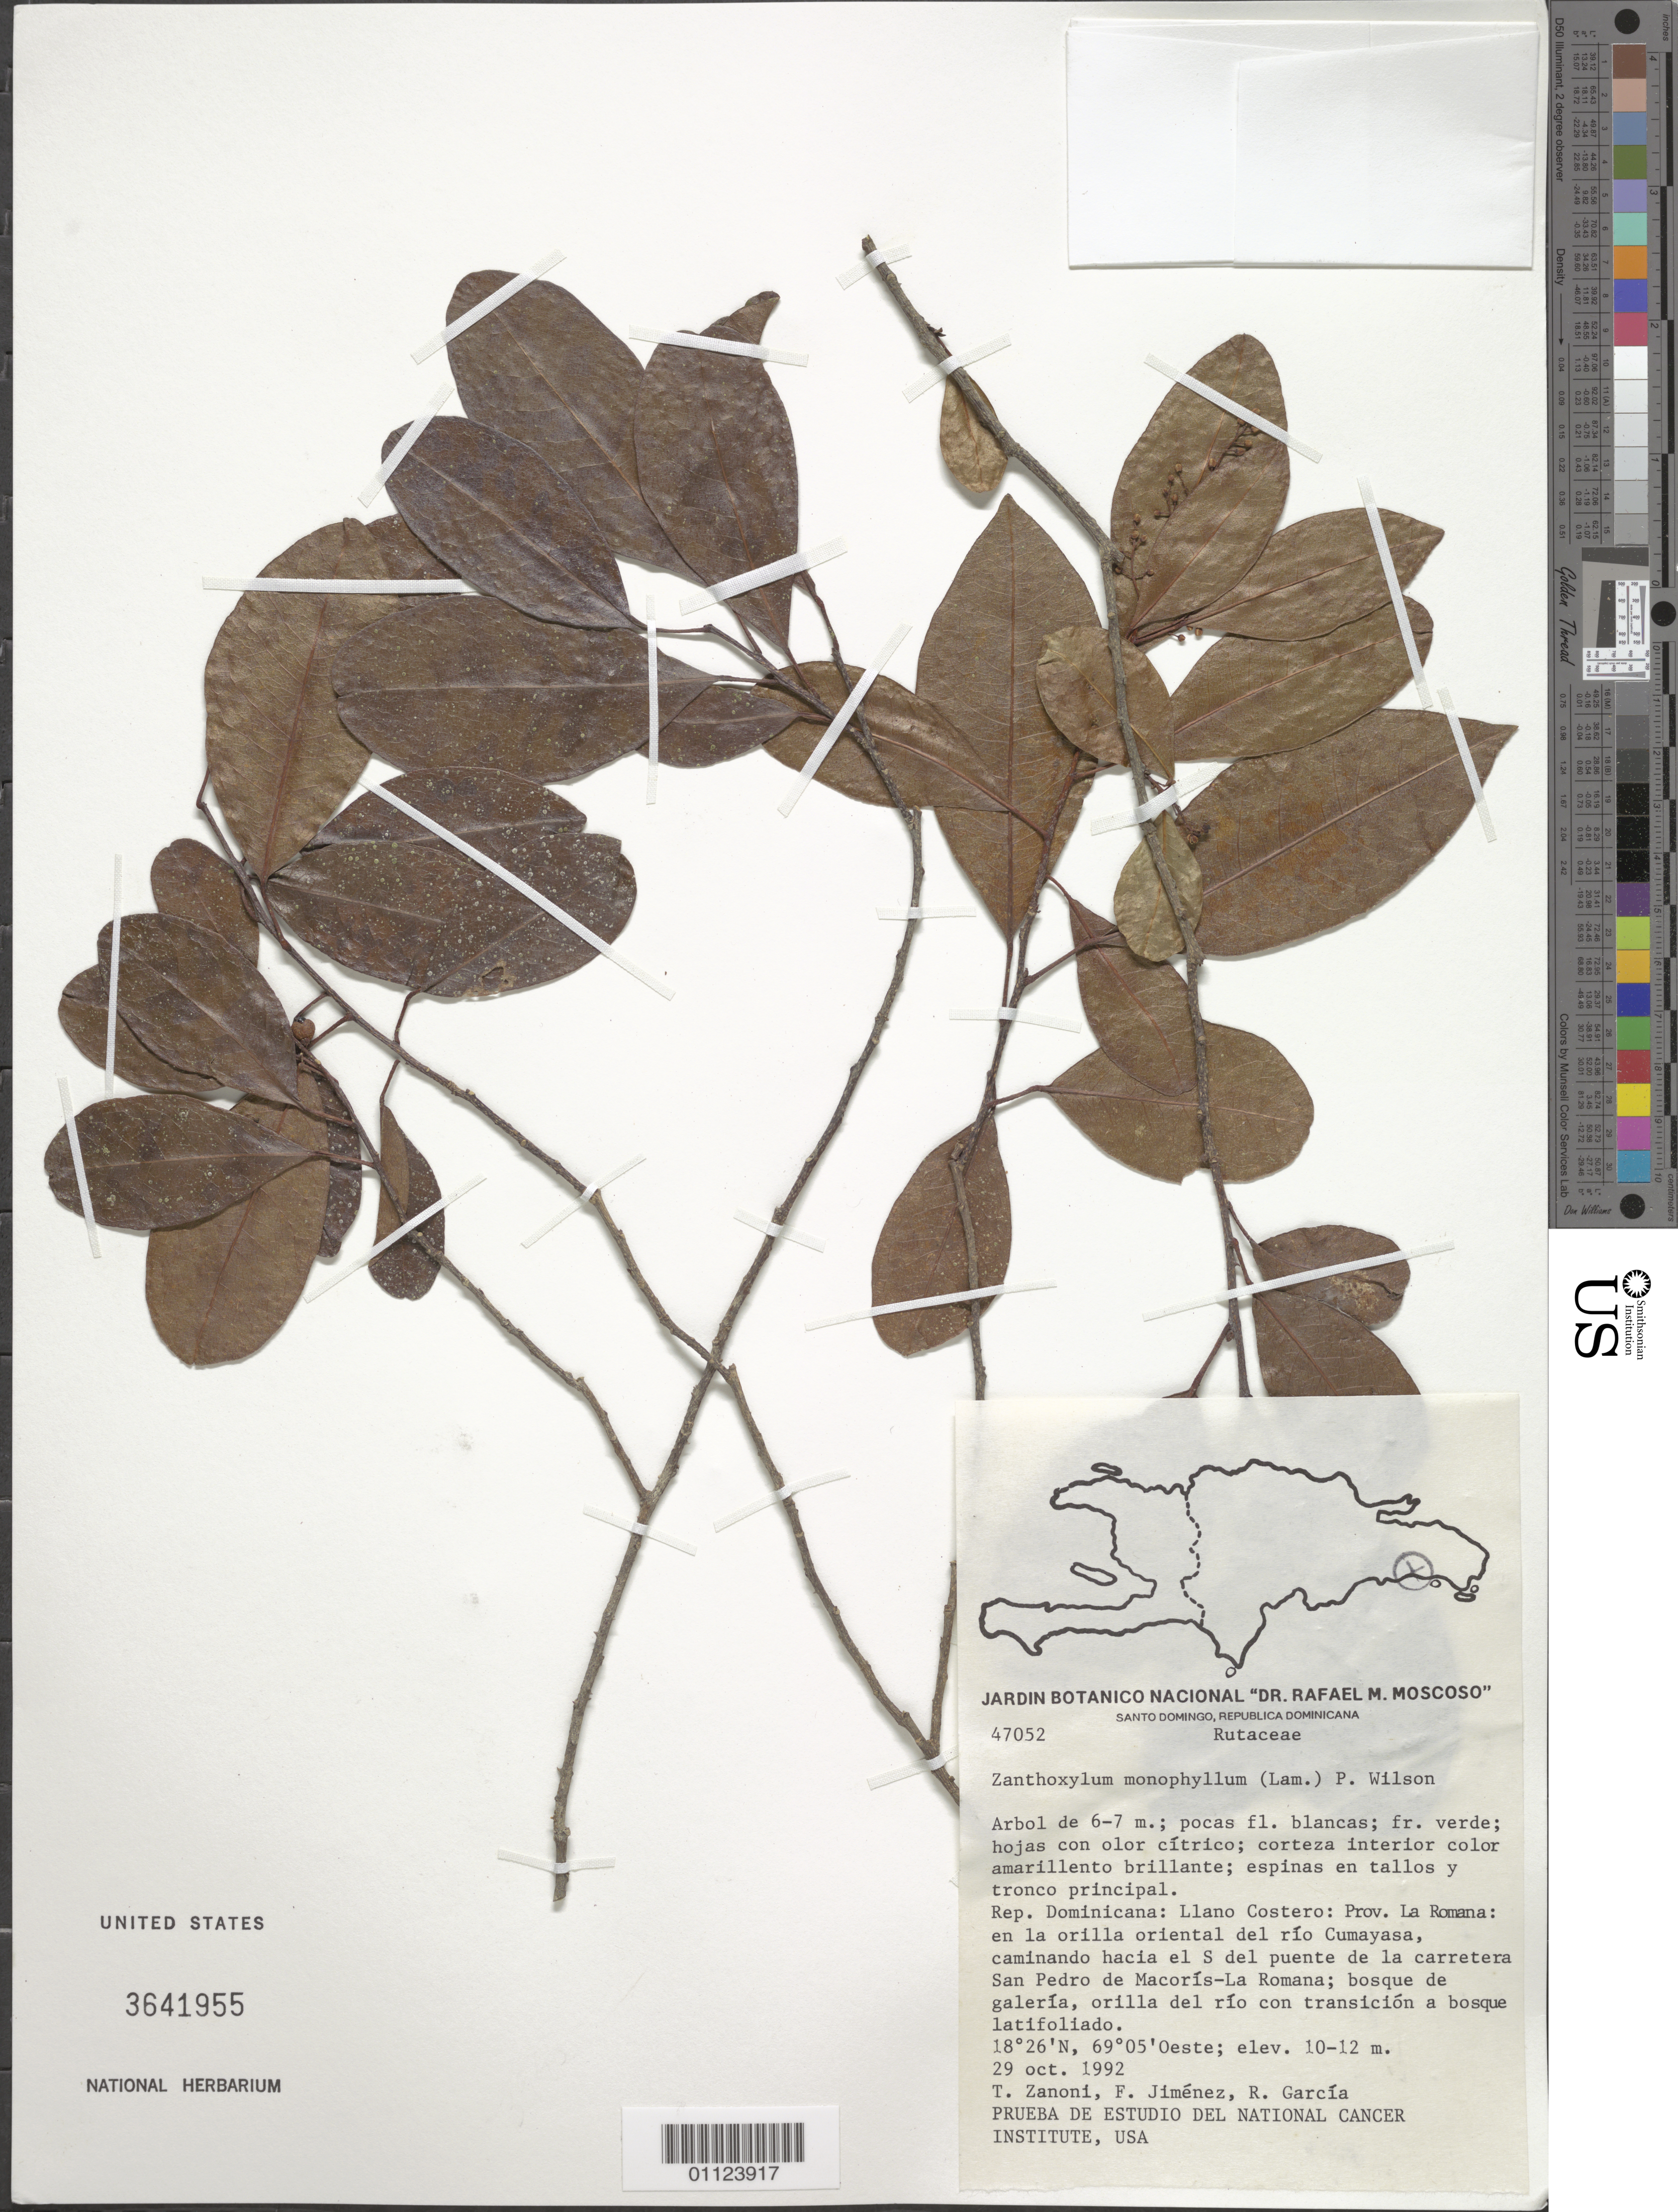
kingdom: Plantae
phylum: Tracheophyta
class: Magnoliopsida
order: Sapindales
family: Rutaceae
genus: Zanthoxylum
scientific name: Zanthoxylum monophyllum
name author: (Lam.) P. Wilson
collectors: T. A. Zanoni, F. Jiménez & R. Garcia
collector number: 47052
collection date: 1992-10-29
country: Dominican Republic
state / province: La Romana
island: Hispaniola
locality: Llano Costero, en la orilla oriental del río Cumayasa, caminando hacia el S del puente de la carretera San Pedro de Macorís-La Romana.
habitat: Bosque de galería, orilla del río con transición a bosque latifoliado.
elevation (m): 10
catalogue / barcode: US 3641955